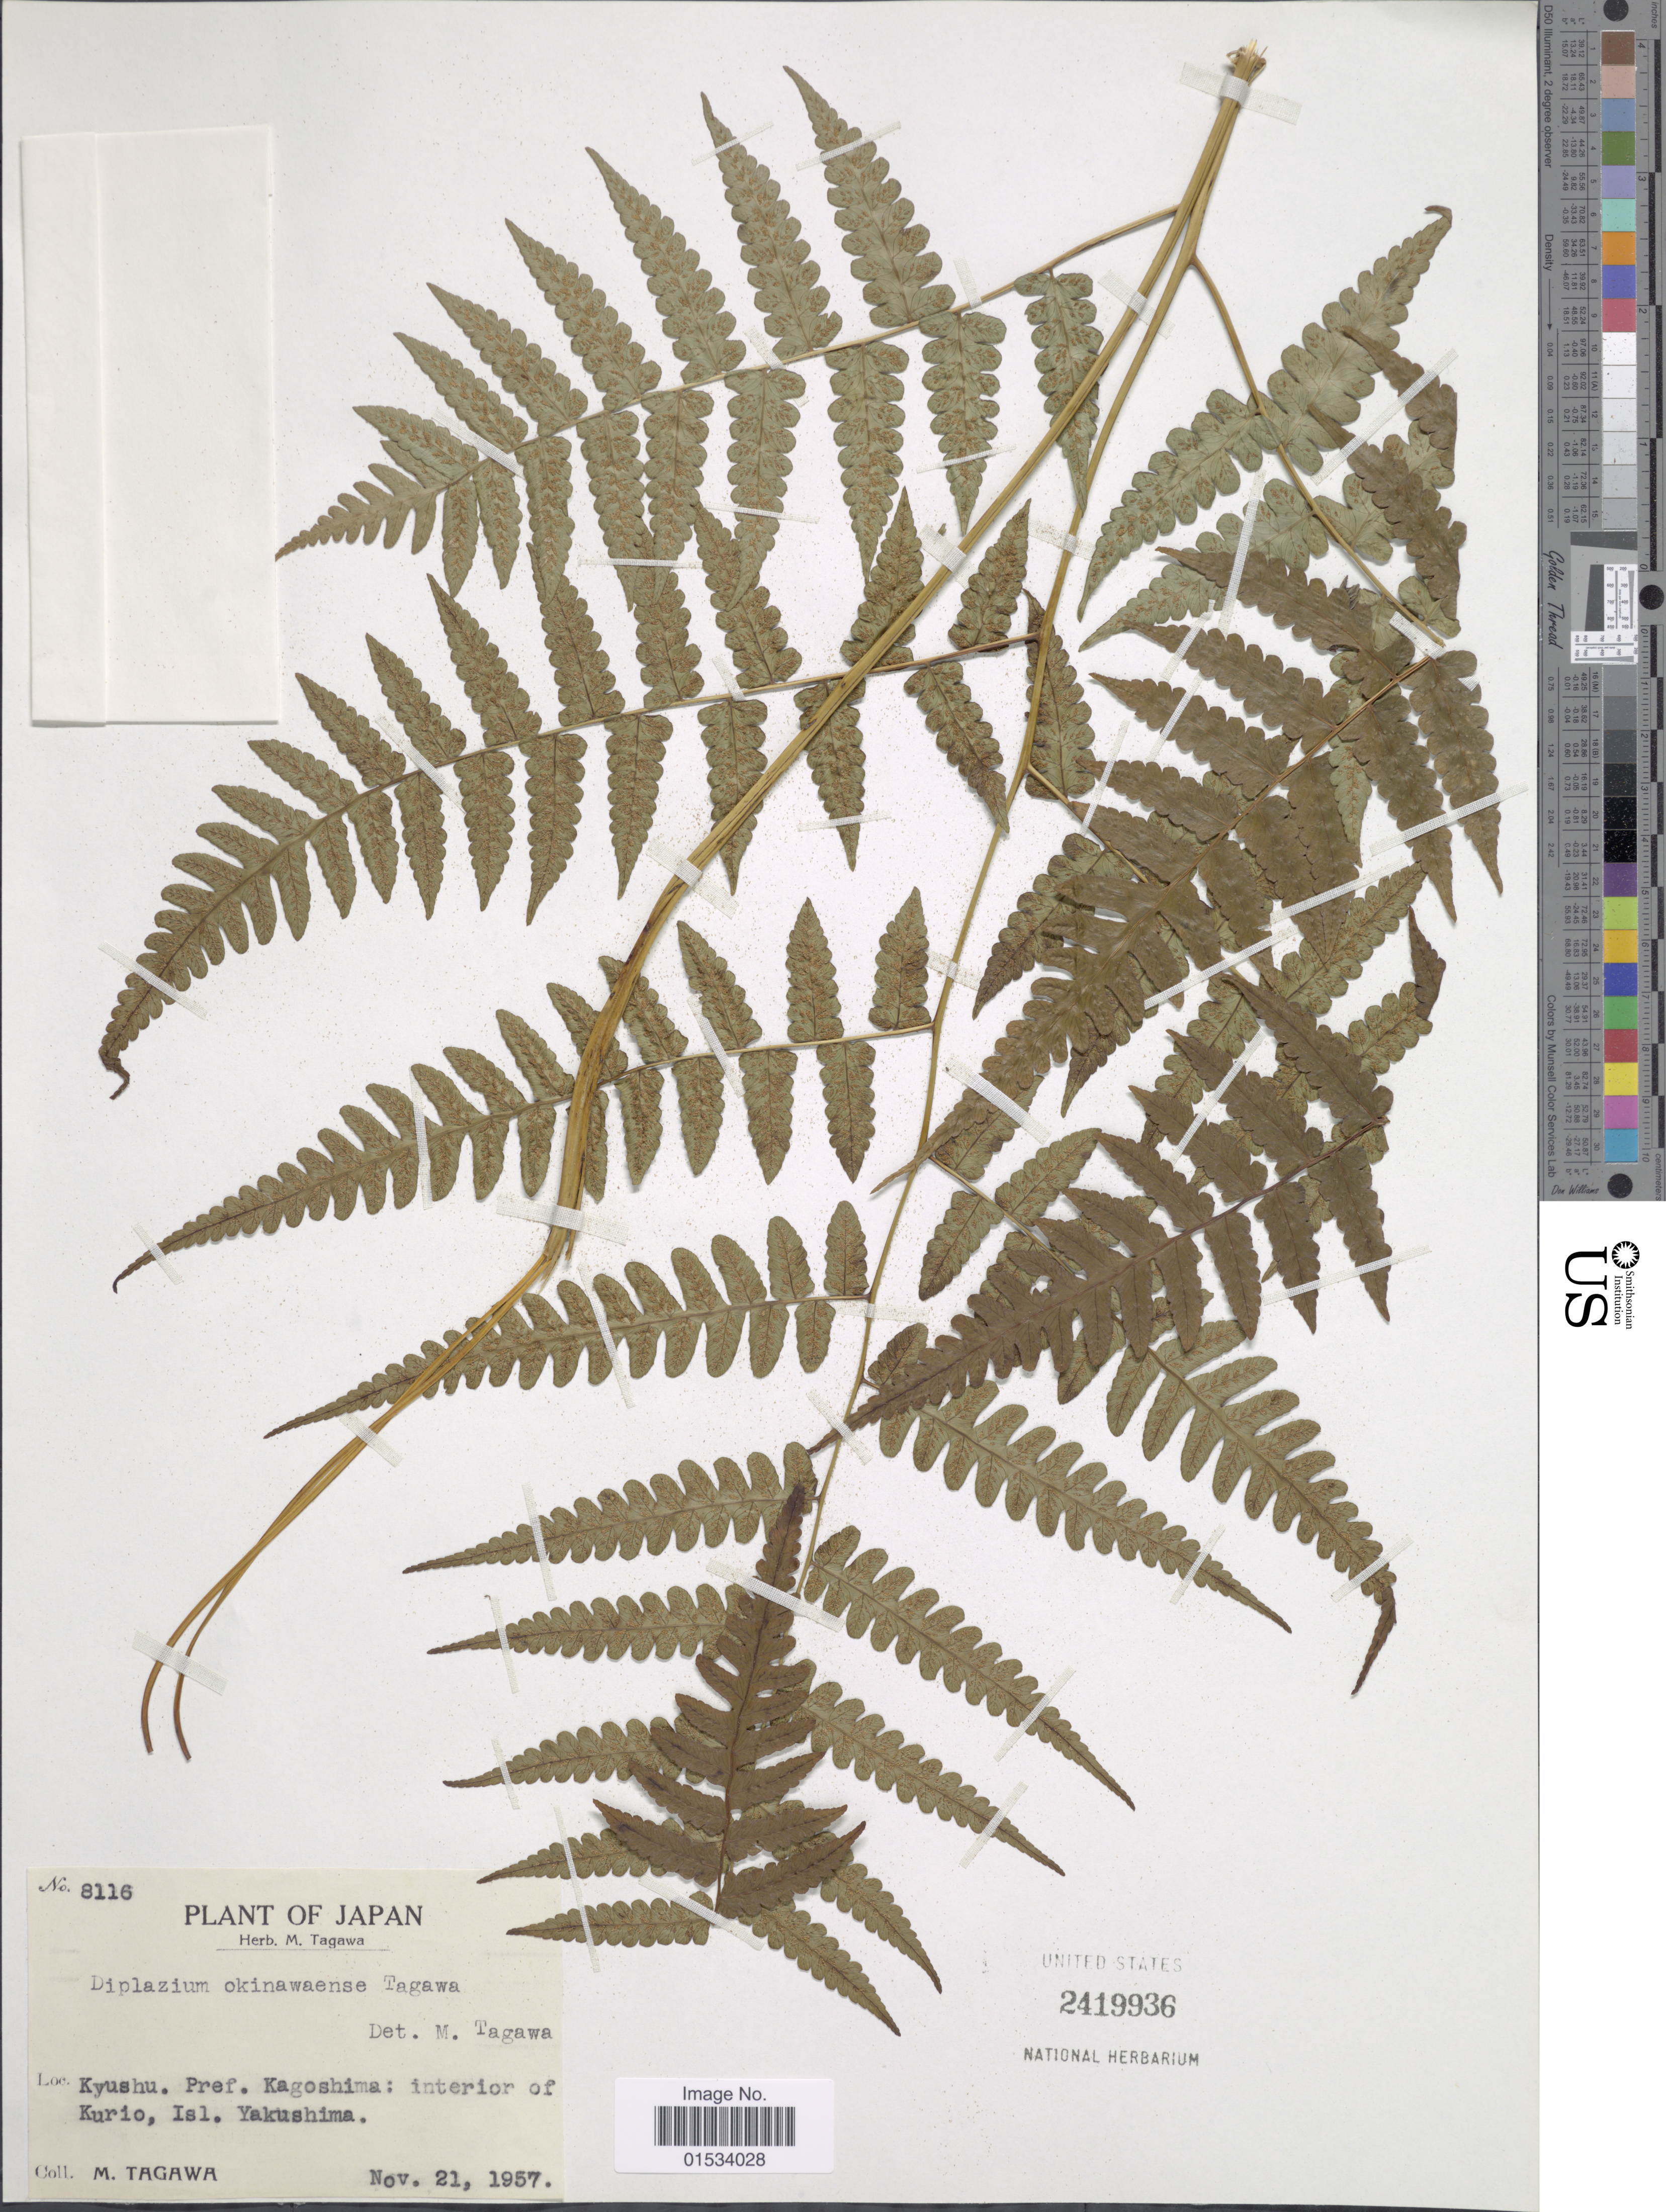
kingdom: Plantae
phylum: Tracheophyta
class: Polypodiopsida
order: Polypodiales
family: Athyriaceae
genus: Diplazium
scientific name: Diplazium okinawaense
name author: Tagawa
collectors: M. Tagawa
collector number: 8116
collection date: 1957-11-21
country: Japan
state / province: Kagosima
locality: Kyushu; interior of Kurio, Isl. Yakushima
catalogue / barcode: US 2419936